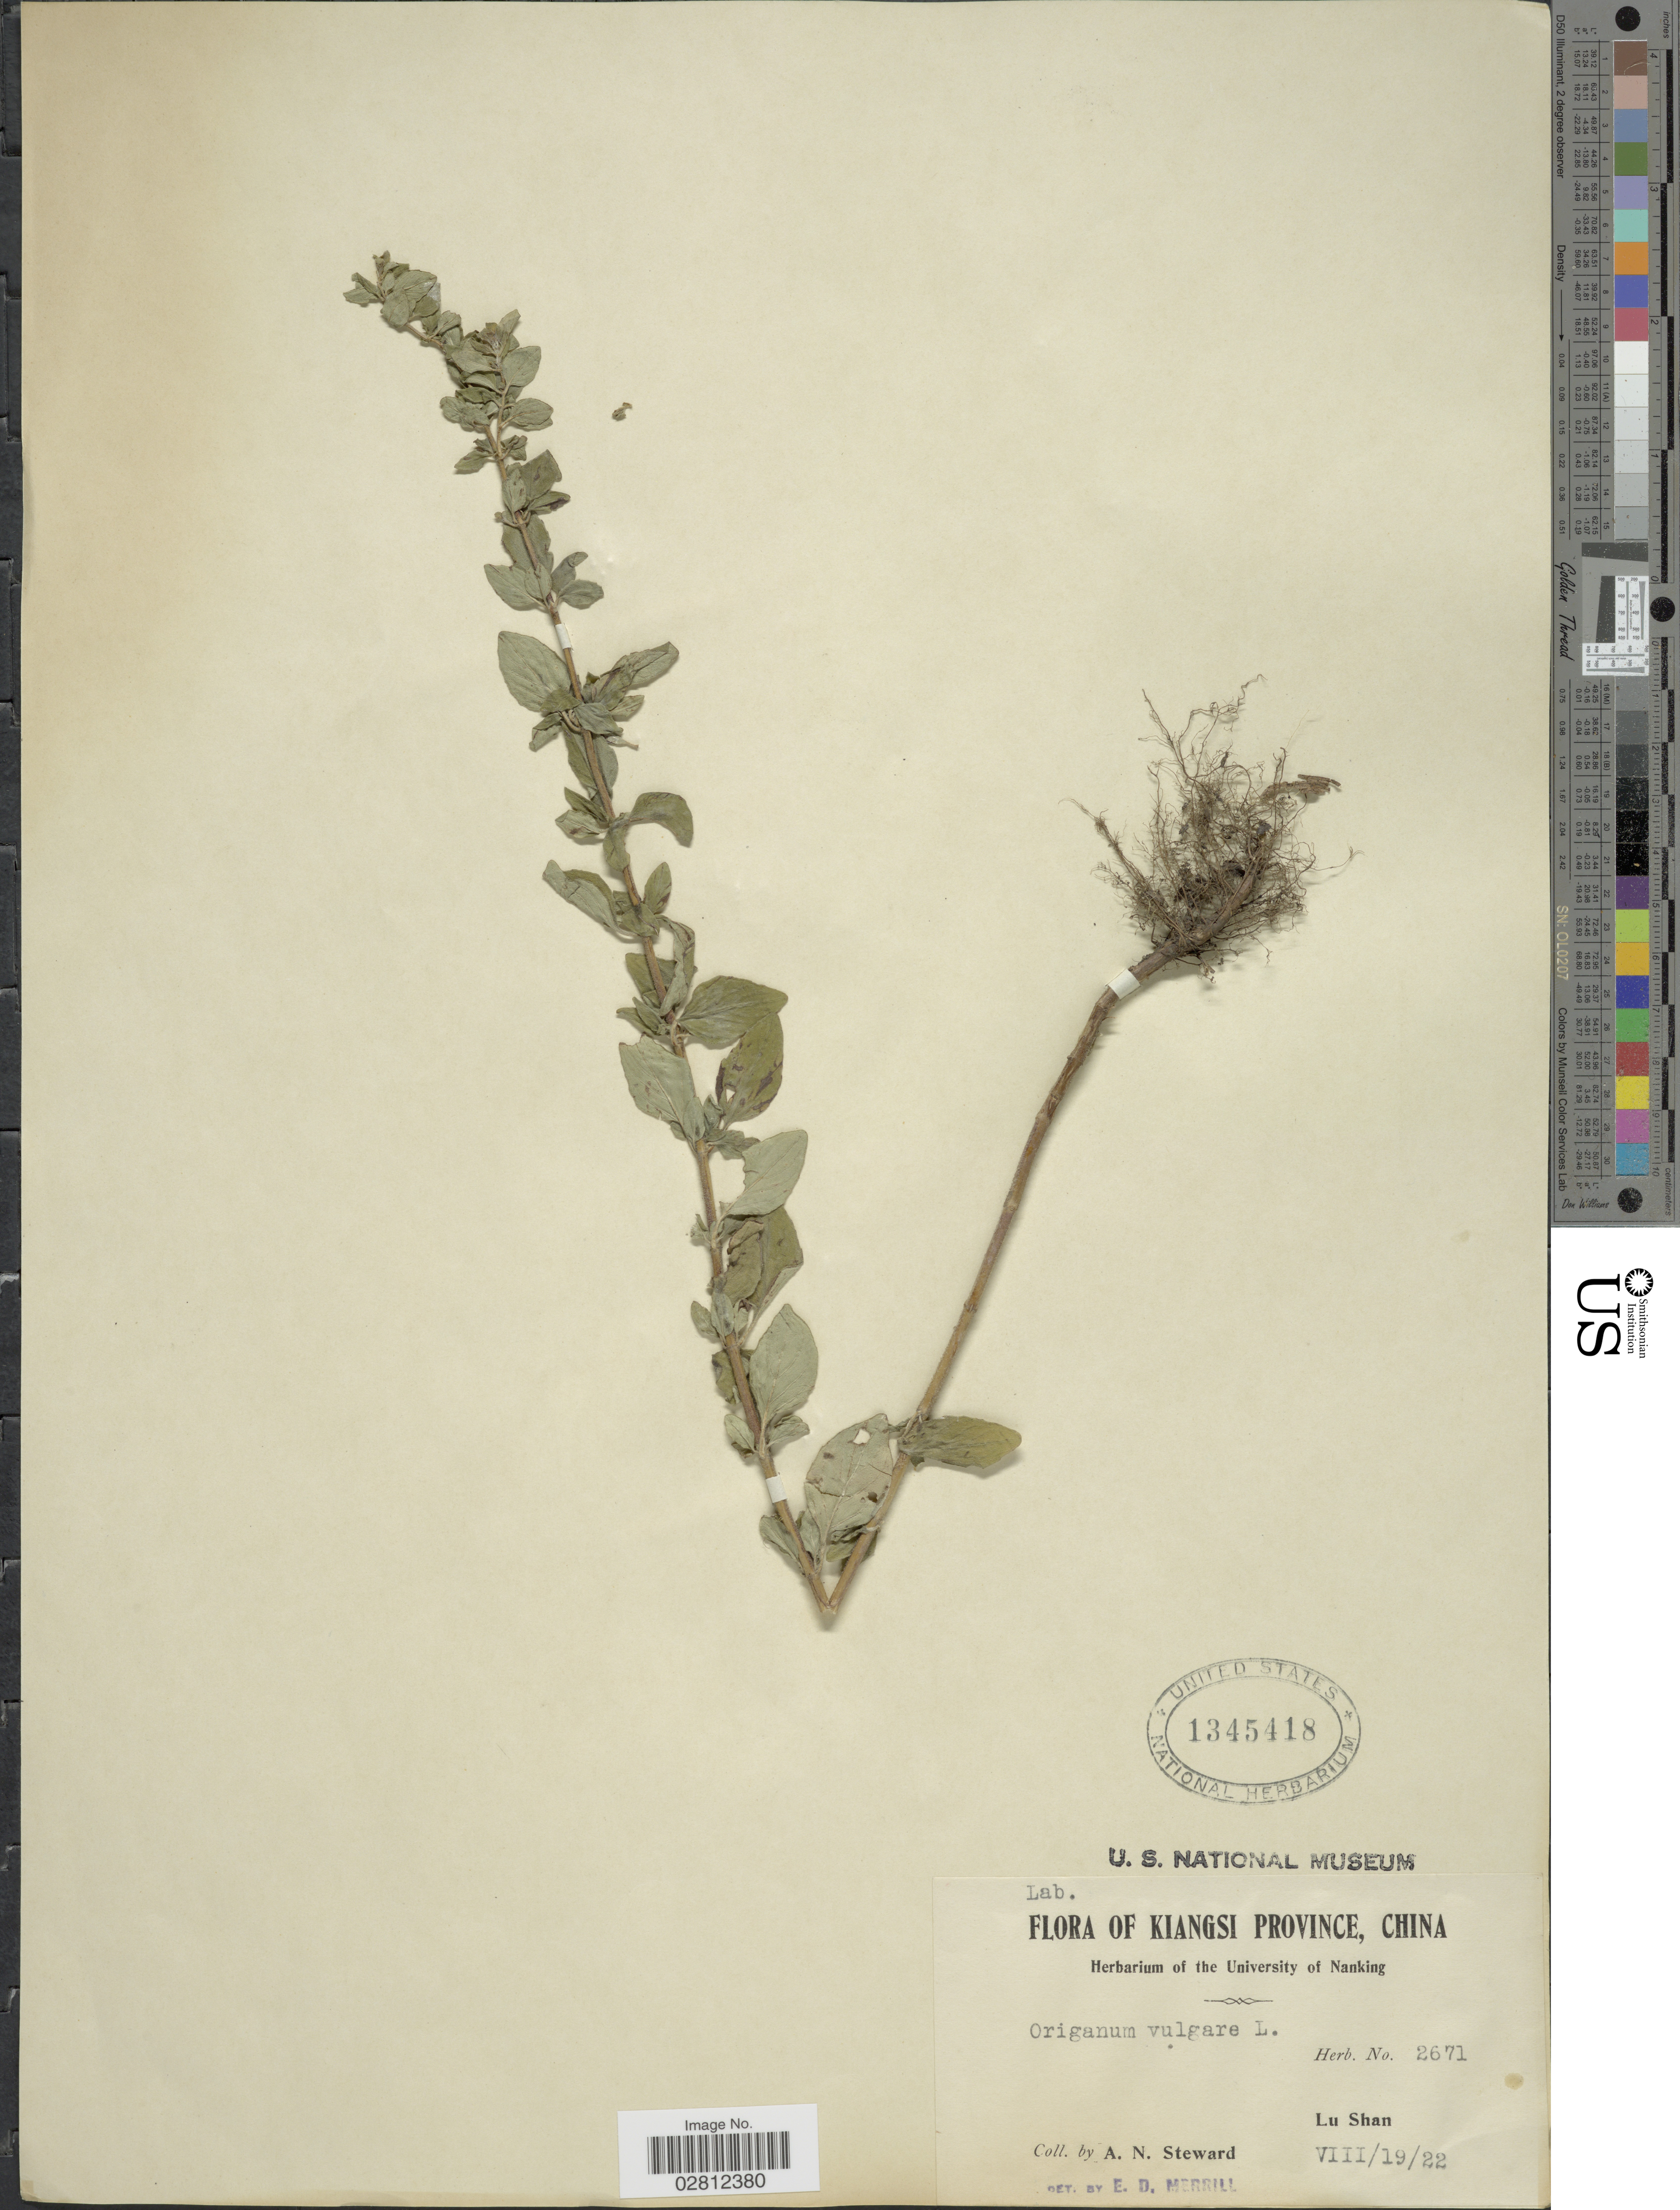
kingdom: Plantae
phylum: Tracheophyta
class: Magnoliopsida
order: Lamiales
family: Lamiaceae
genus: Origanum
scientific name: Origanum vulgare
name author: L.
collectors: A. N. Steward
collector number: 2671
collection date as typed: Transcribed d/m/y: 19/8/22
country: China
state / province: Jiangxi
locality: Kiangsi Province, Lu Shan.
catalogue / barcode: US 1345418